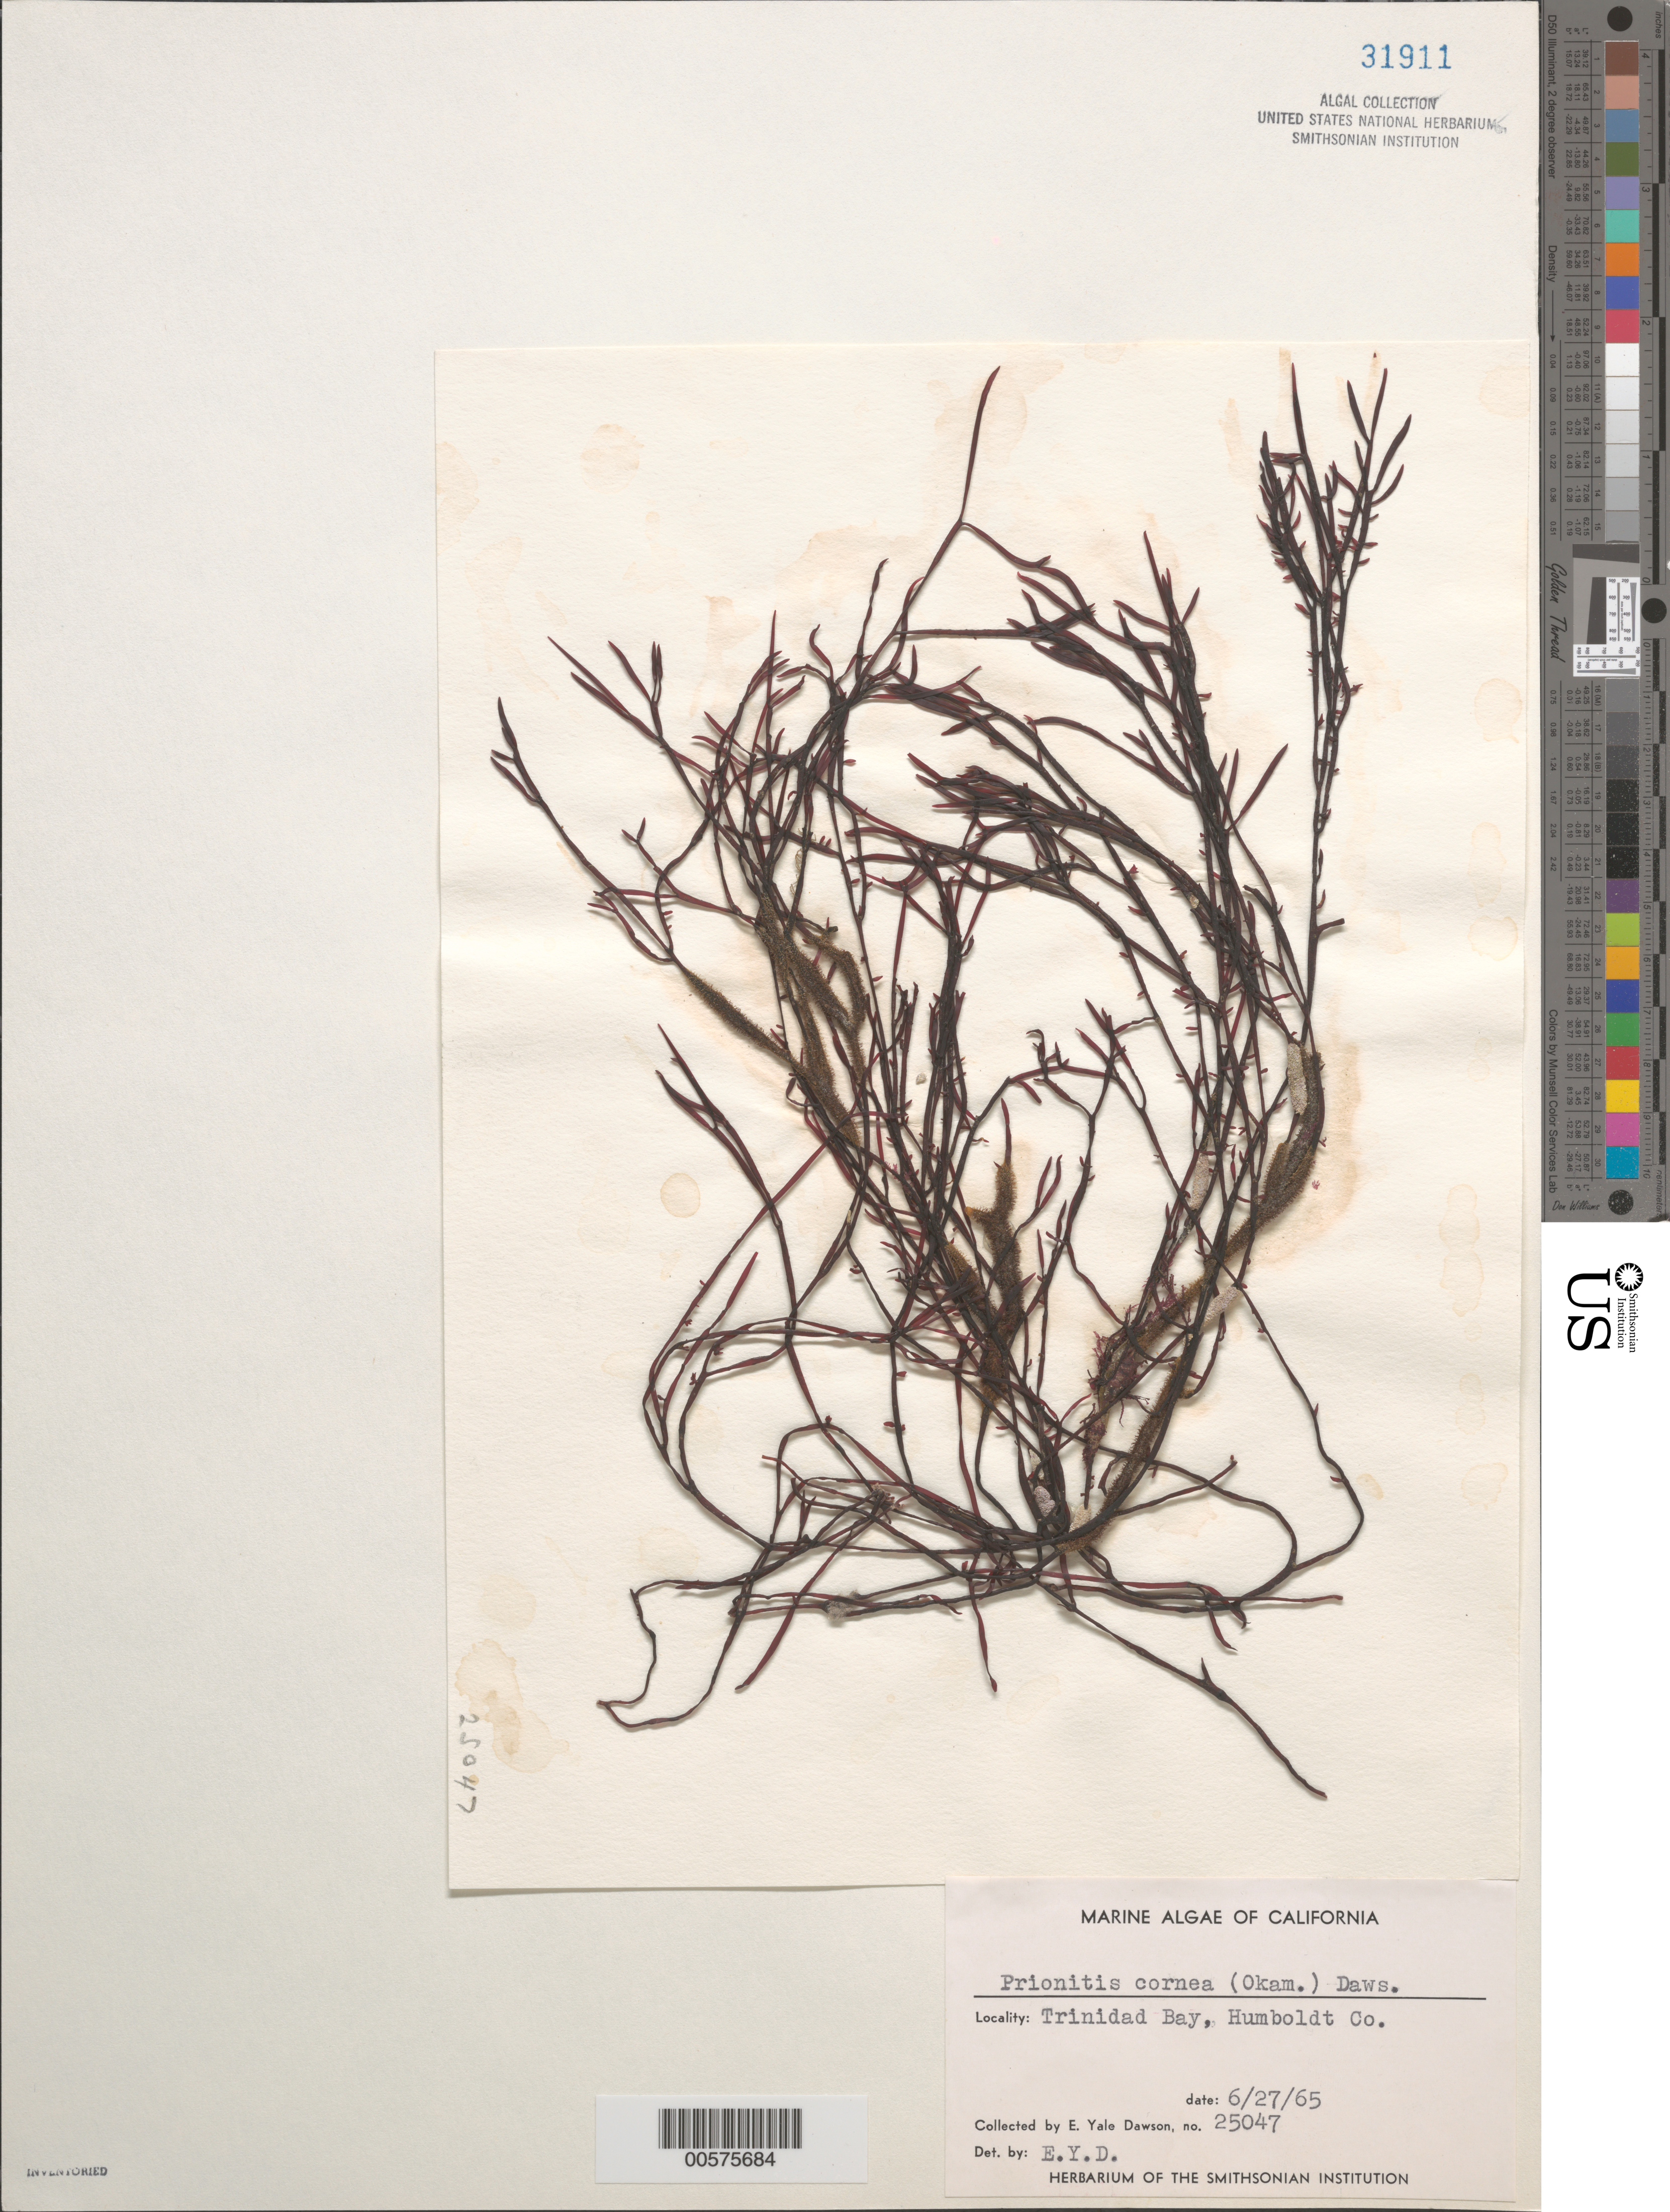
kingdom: Plantae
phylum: Rhodophyta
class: Florideophyceae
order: Halymeniales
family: Halymeniaceae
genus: Grateloupia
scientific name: Grateloupia cornea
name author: Okamura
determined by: Algae name updating Project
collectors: E. Y. Dawson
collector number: EYD 25047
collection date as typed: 27 Jun 1965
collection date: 1965-06-27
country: United States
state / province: California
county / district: Humboldt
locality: Trinidad Bay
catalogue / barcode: US 31911